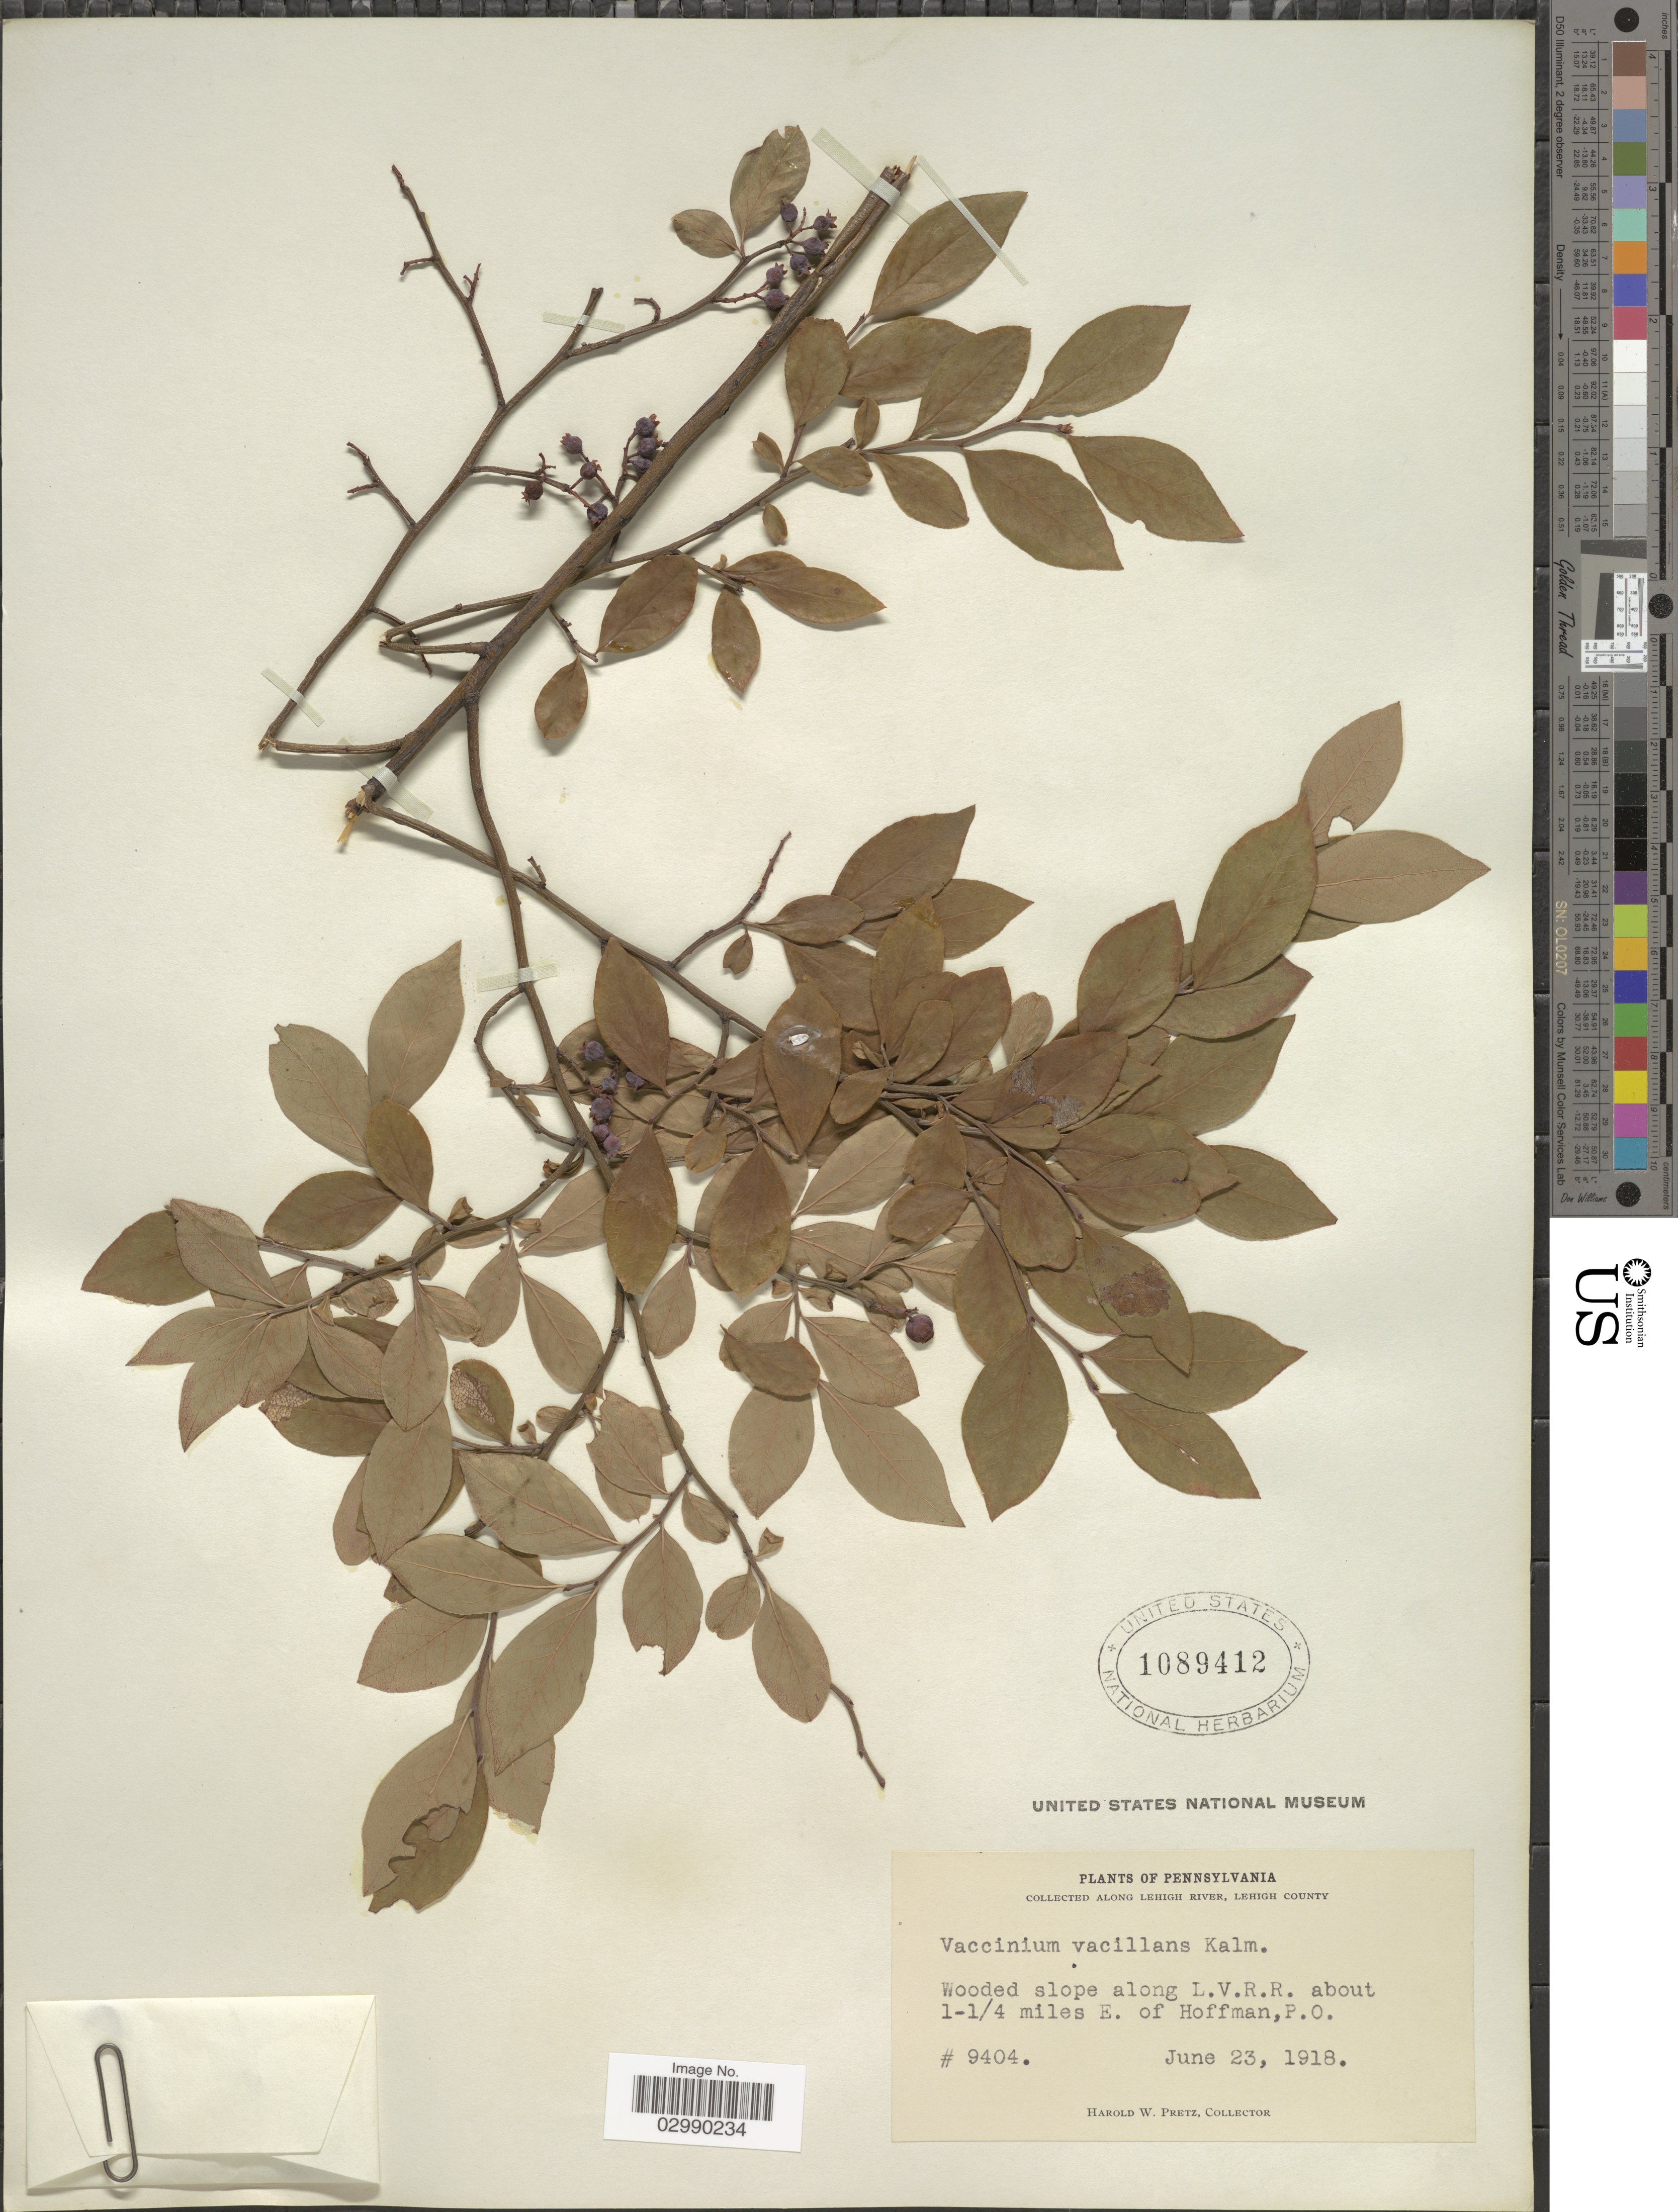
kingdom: Plantae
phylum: Tracheophyta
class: Magnoliopsida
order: Ericales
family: Ericaceae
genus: Vaccinium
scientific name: Vaccinium vacillans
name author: Kalm ex Torr.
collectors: H. W. Pretz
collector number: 9404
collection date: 1918-06-23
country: United States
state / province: Pennsylvania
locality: Wooded slope along L.V.R.R. about 1-1/4 miles E. of Hoffman, P.O.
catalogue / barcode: US 1089412